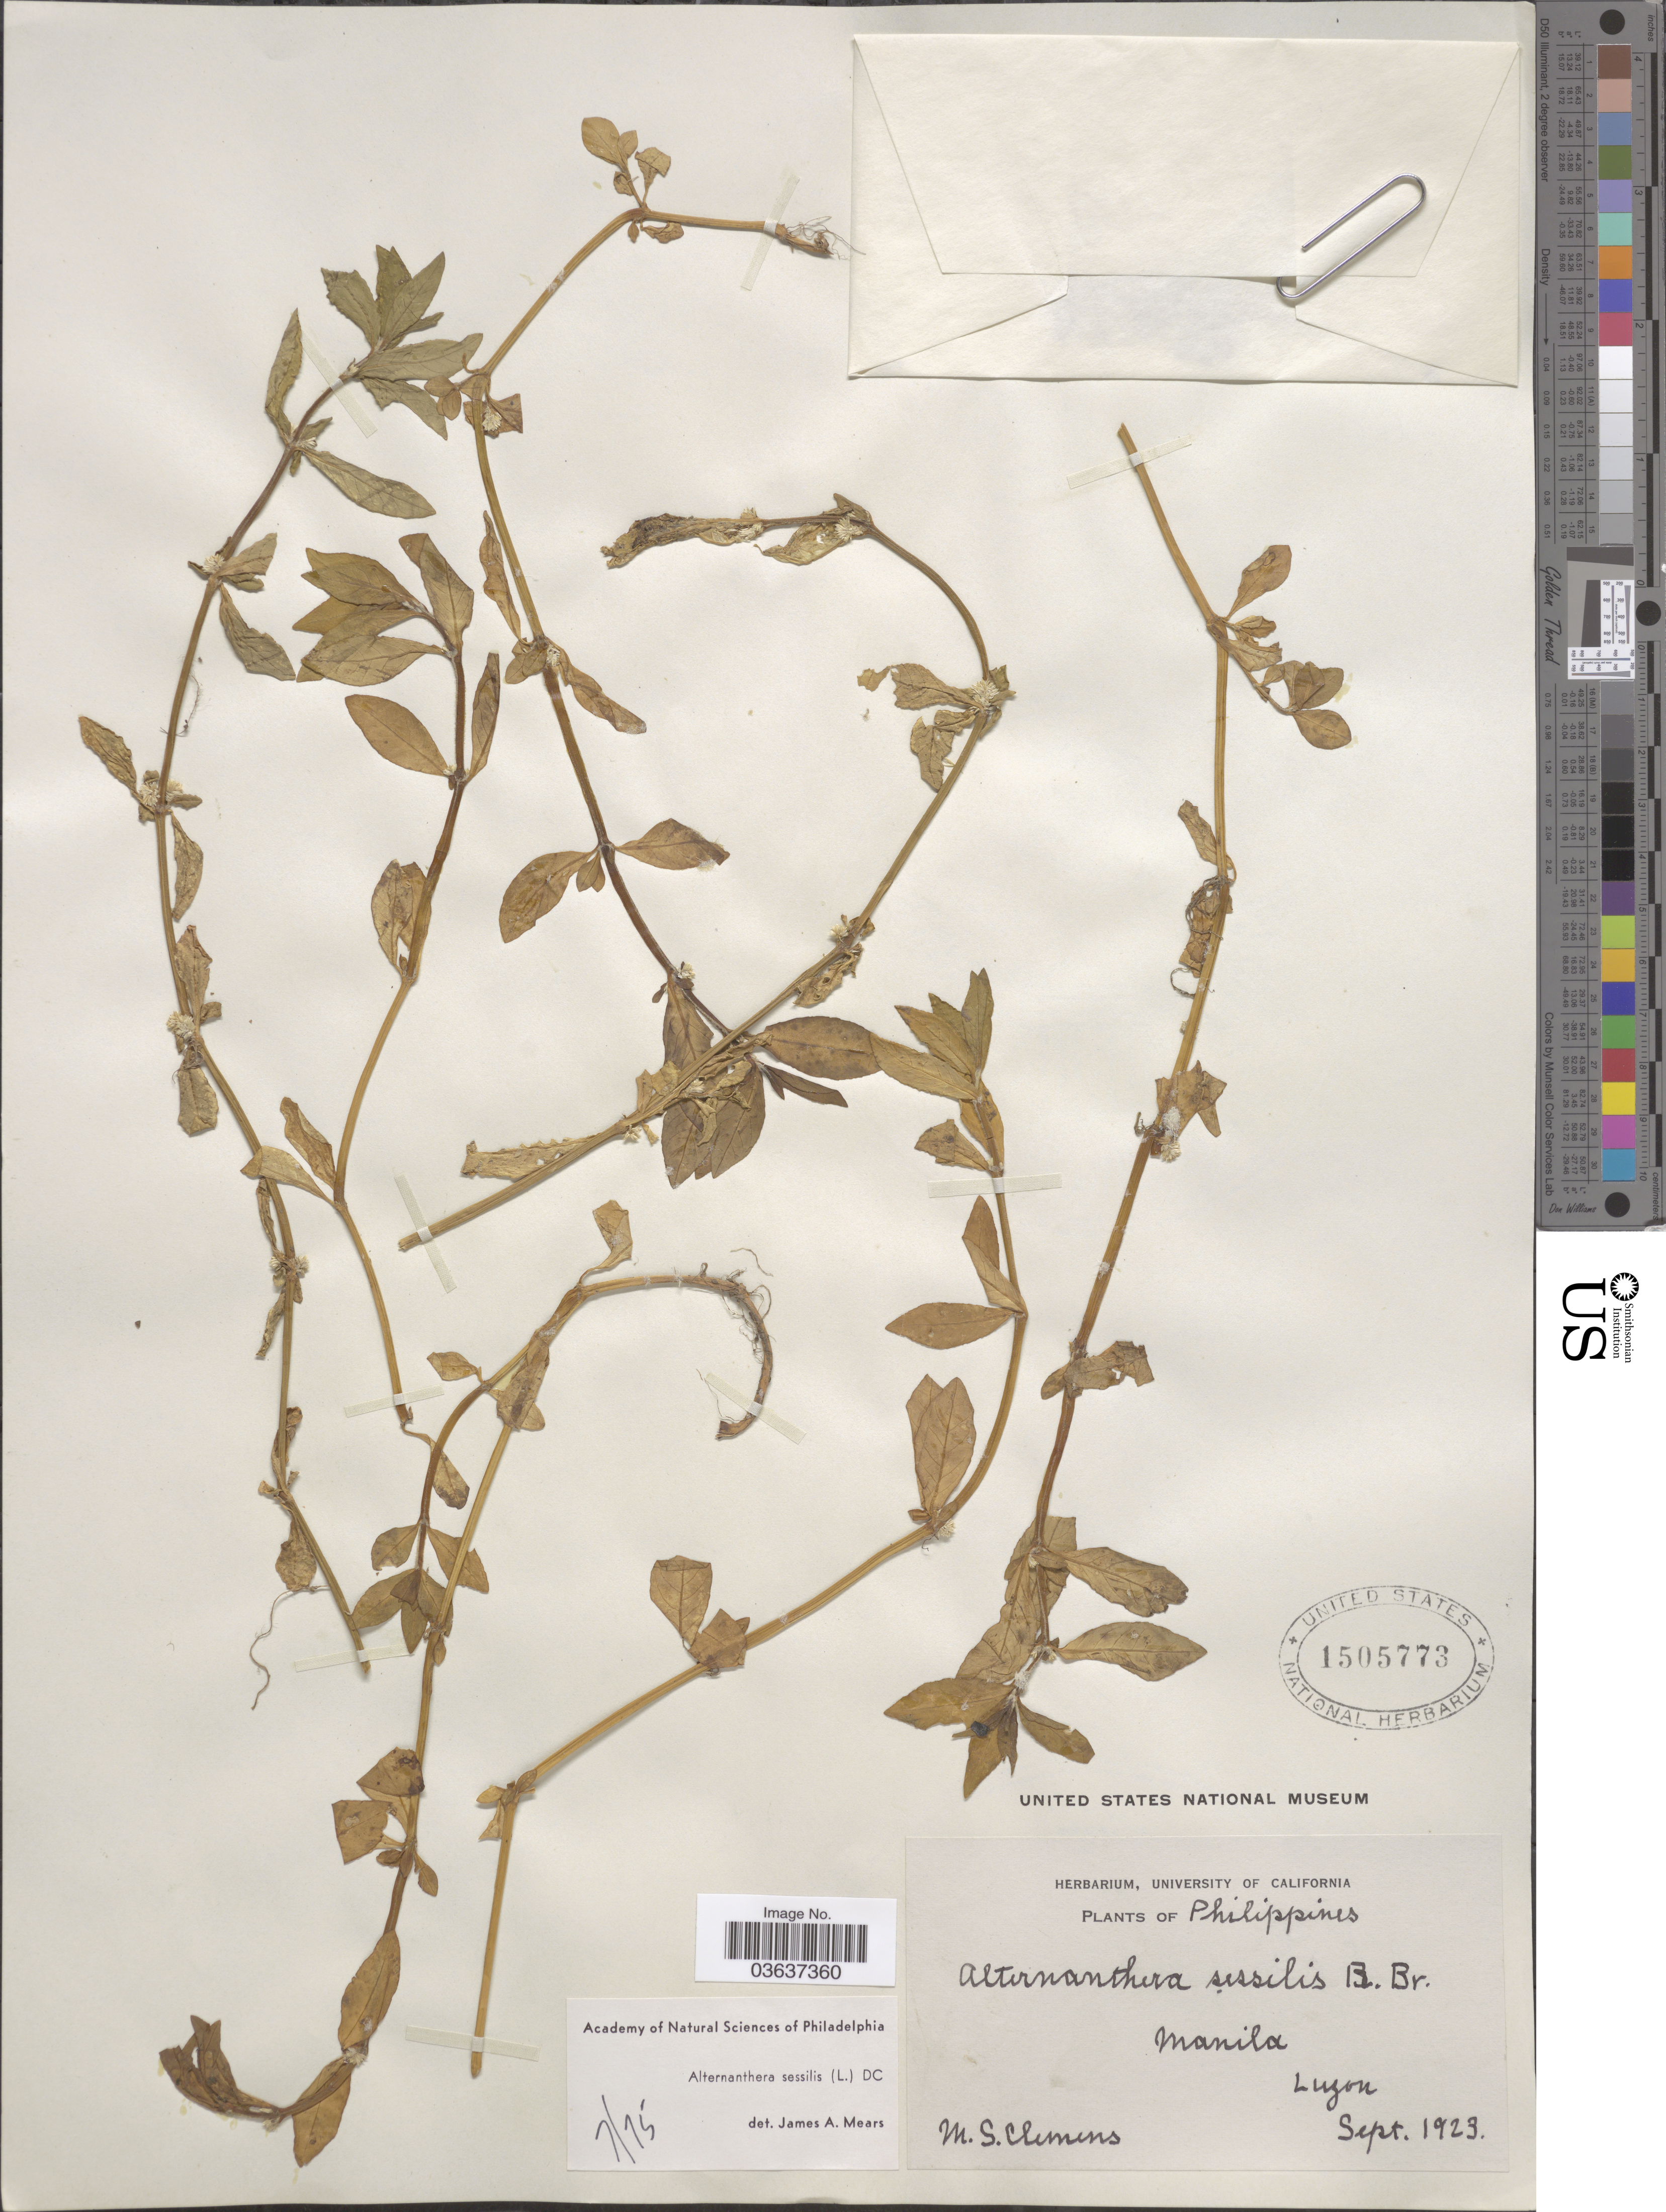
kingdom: Plantae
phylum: Tracheophyta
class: Magnoliopsida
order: Caryophyllales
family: Amaranthaceae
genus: Alternanthera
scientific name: Alternanthera sessilis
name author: (L.) DC.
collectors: M. S. Clemens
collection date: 1923-09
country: Philippines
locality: Manila. Luzon.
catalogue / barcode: US 1505773